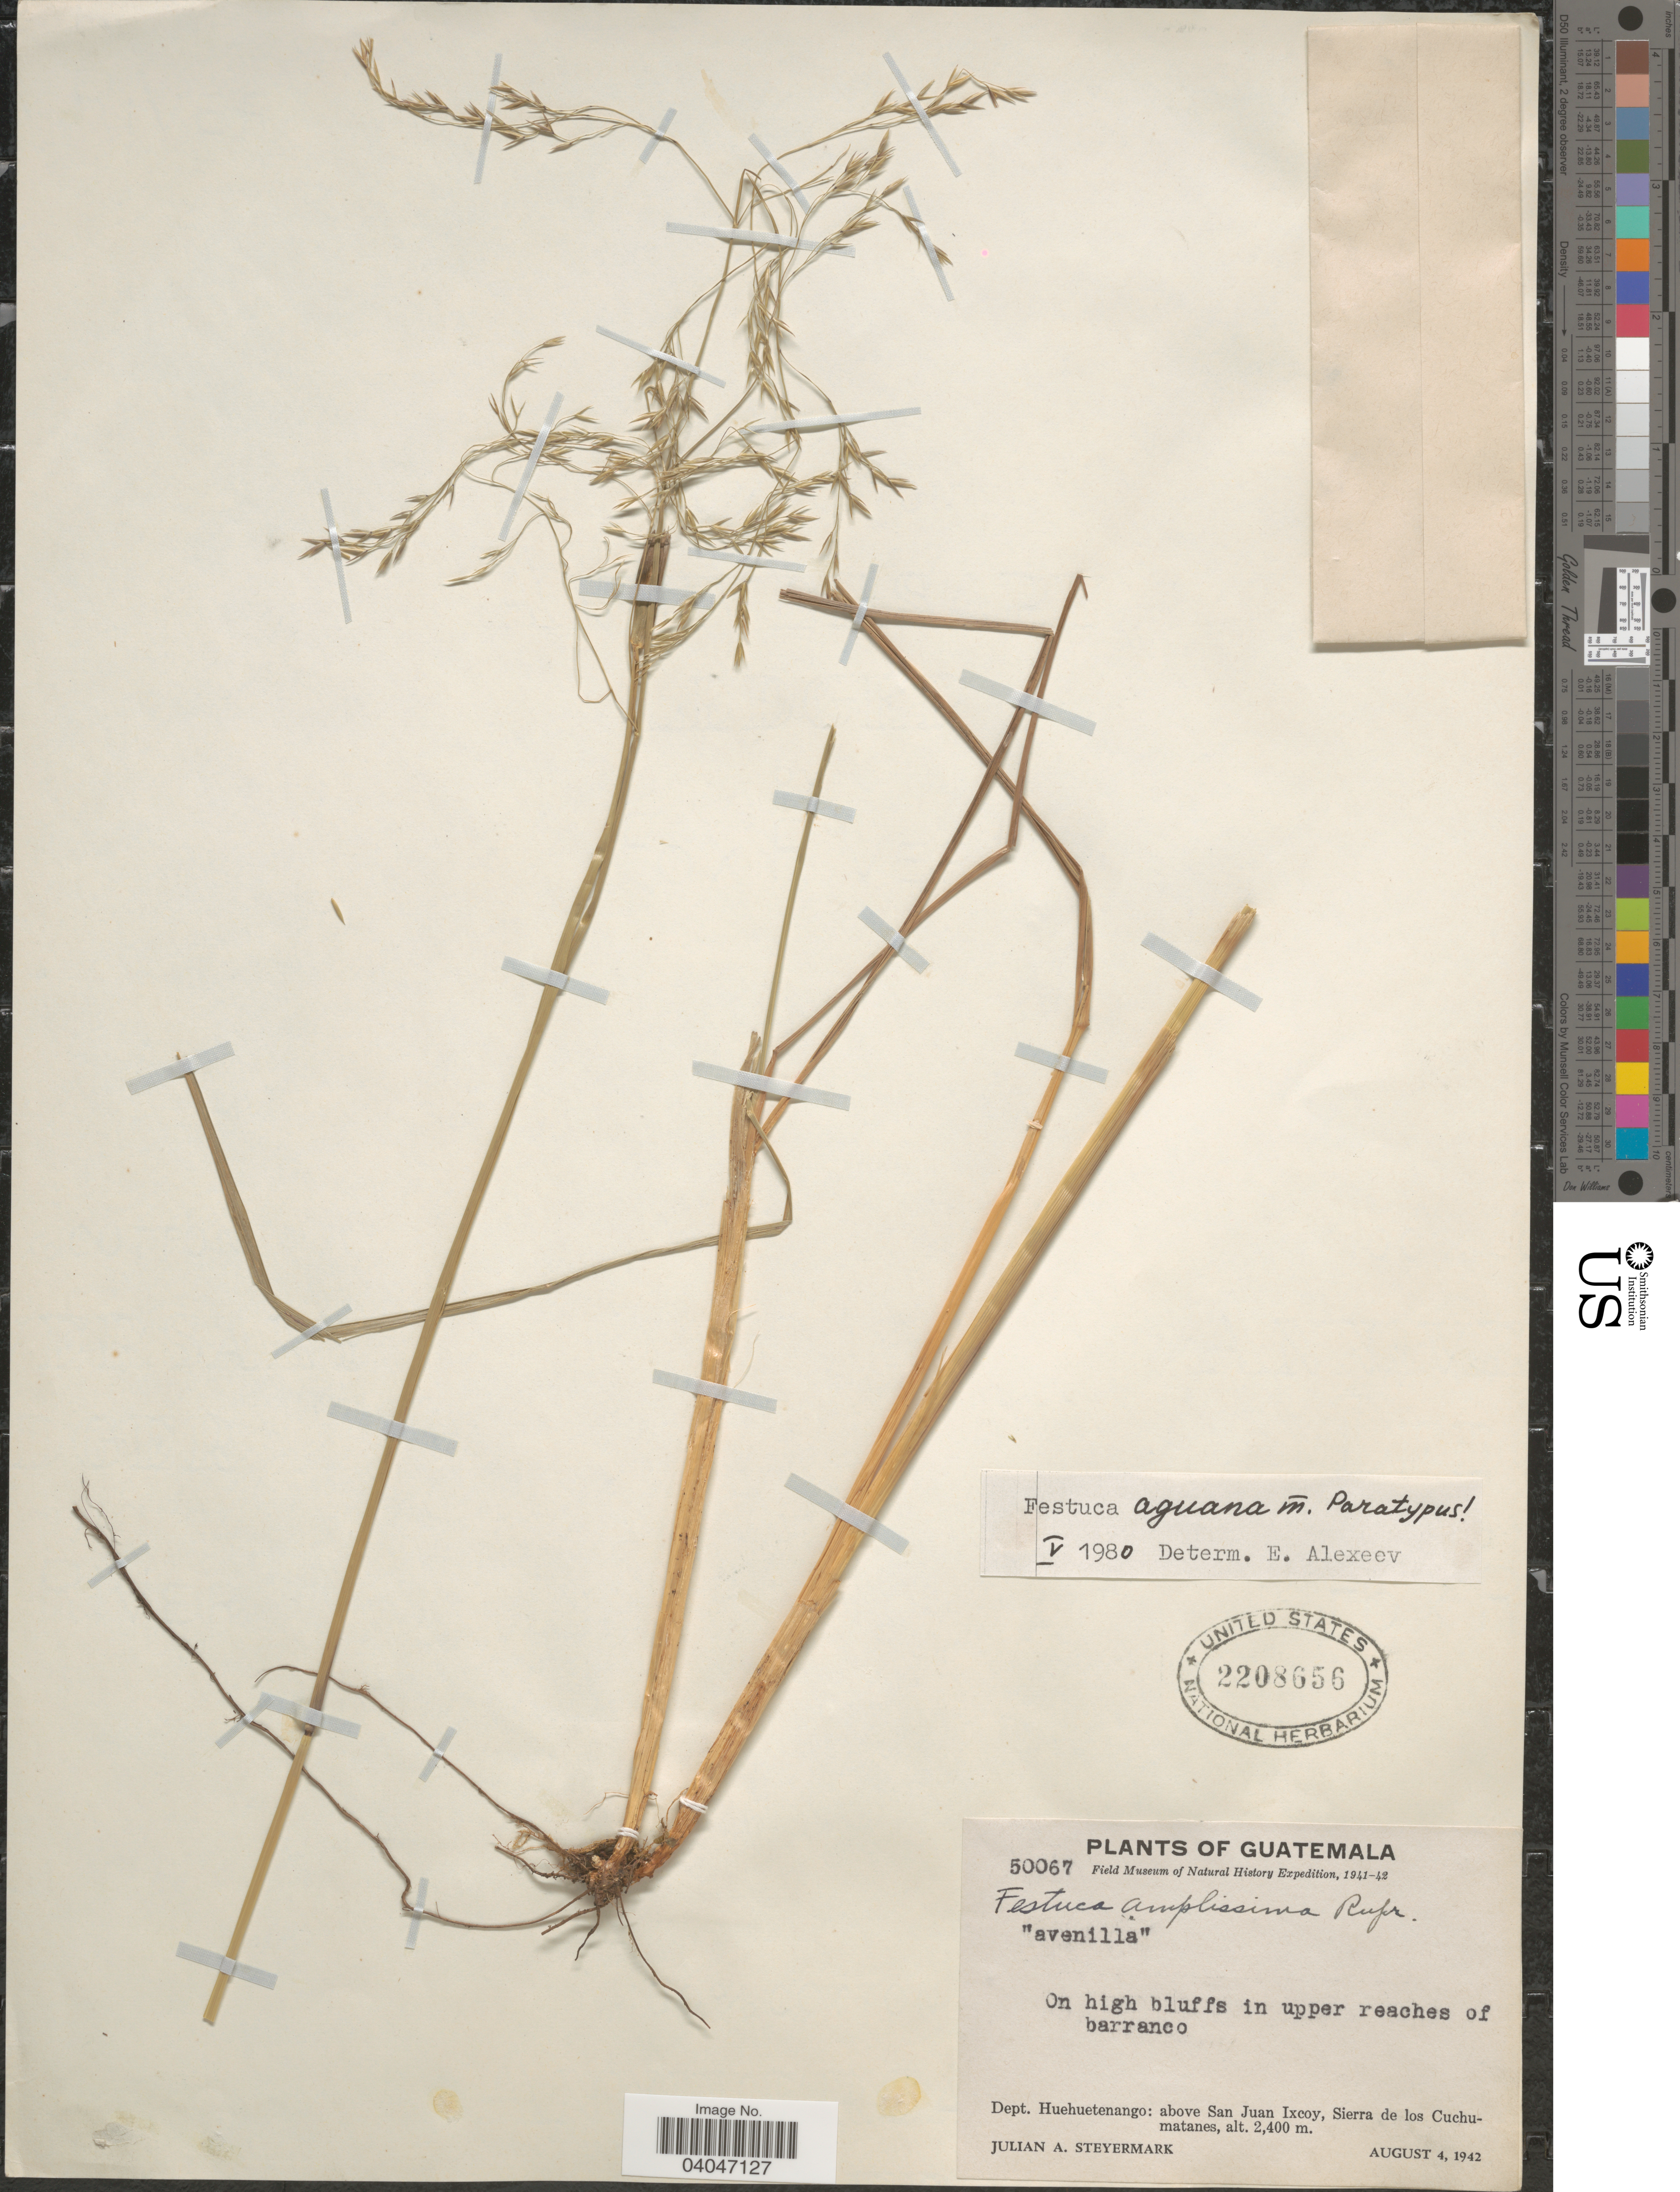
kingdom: Plantae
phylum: Tracheophyta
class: Liliopsida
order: Poales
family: Poaceae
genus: Festuca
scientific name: Festuca aguana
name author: E.B. Alexeev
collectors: J. Steyermark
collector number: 50067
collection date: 1942-08-04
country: Guatemala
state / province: Huehuetenango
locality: On high bluffs in upper reaches of barranco. Dept. Huehuetenango: above San Juan Ixcoy, Sierra de los Cuchumatanes.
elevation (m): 2400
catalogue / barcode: US 2208656